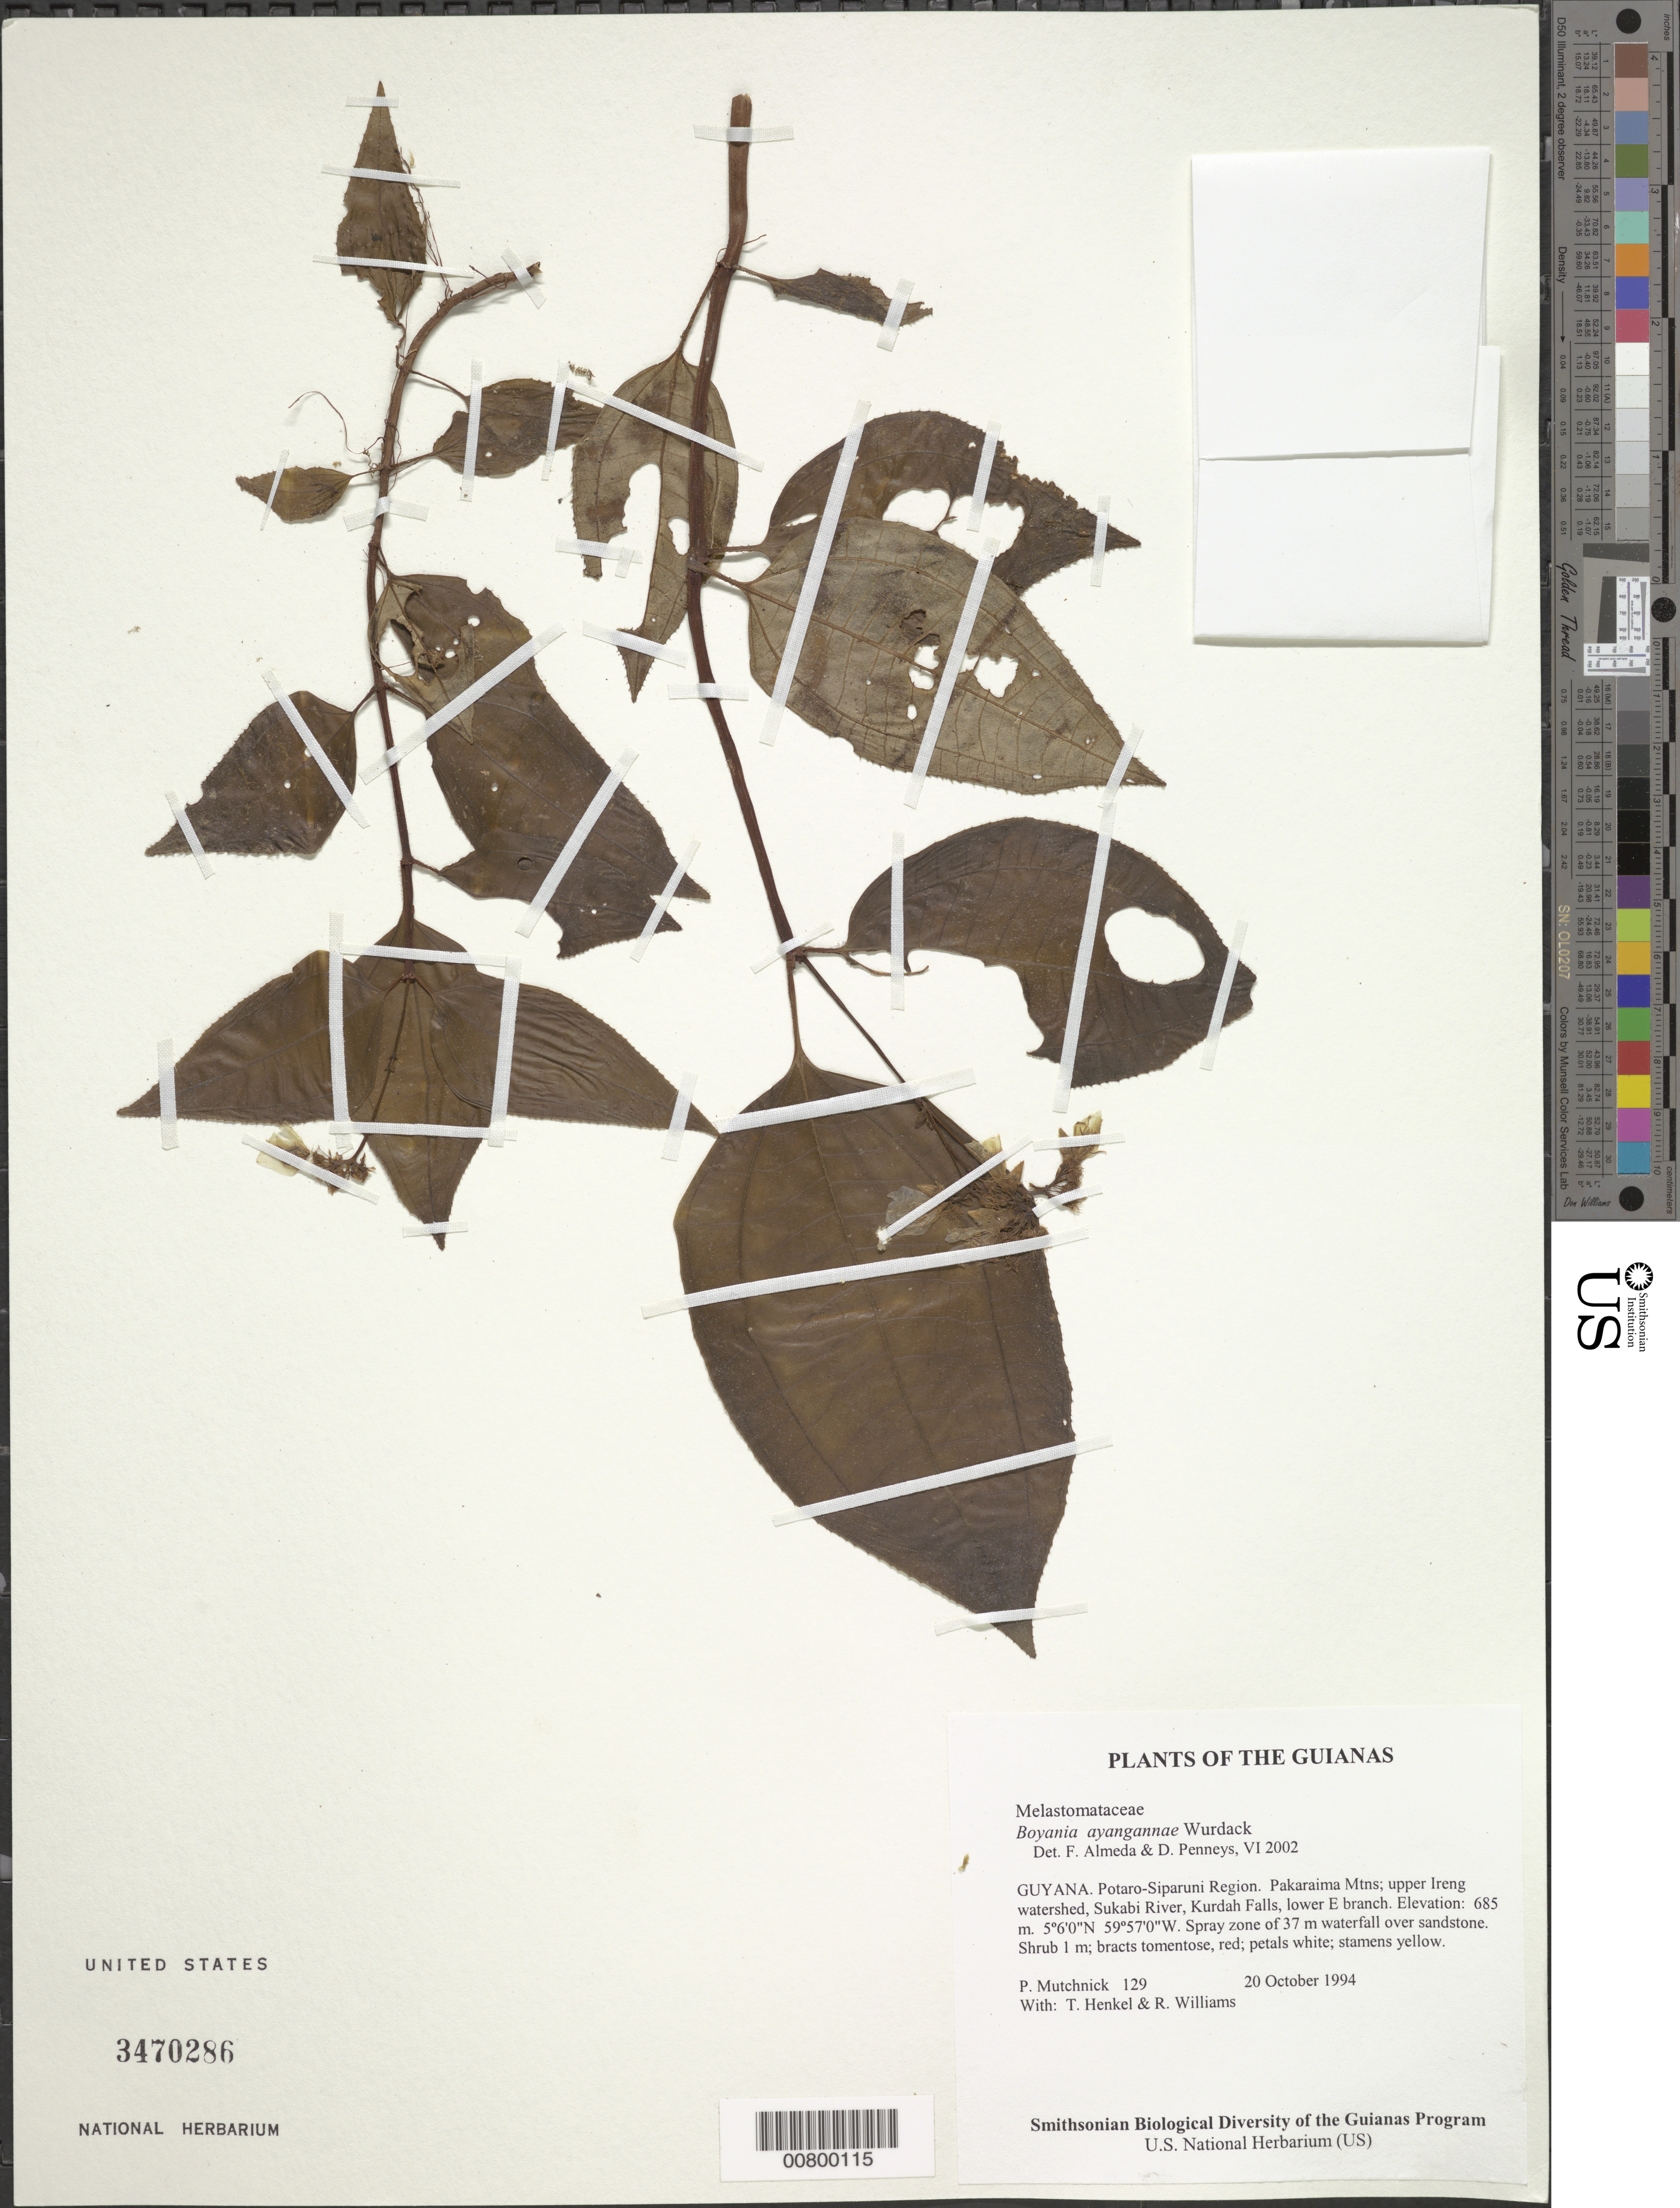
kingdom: Plantae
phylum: Tracheophyta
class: Magnoliopsida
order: Myrtales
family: Melastomataceae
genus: Boyania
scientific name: Boyania ayangannae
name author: Wurdack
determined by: Almeda, F.; Penneys, D. S.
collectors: P. Mutchnick, T. Henkel & R. Williams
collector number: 129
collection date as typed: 20 October 1994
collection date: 1994-10-20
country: Guyana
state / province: Potaro-Siparuni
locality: Pakaraima Mtns; upper Ireng watershed, Sukabi River, Kurdah Falls, lower E branch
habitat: Spray zone of 37 m waterfall over sandstone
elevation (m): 685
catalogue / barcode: US 3470286